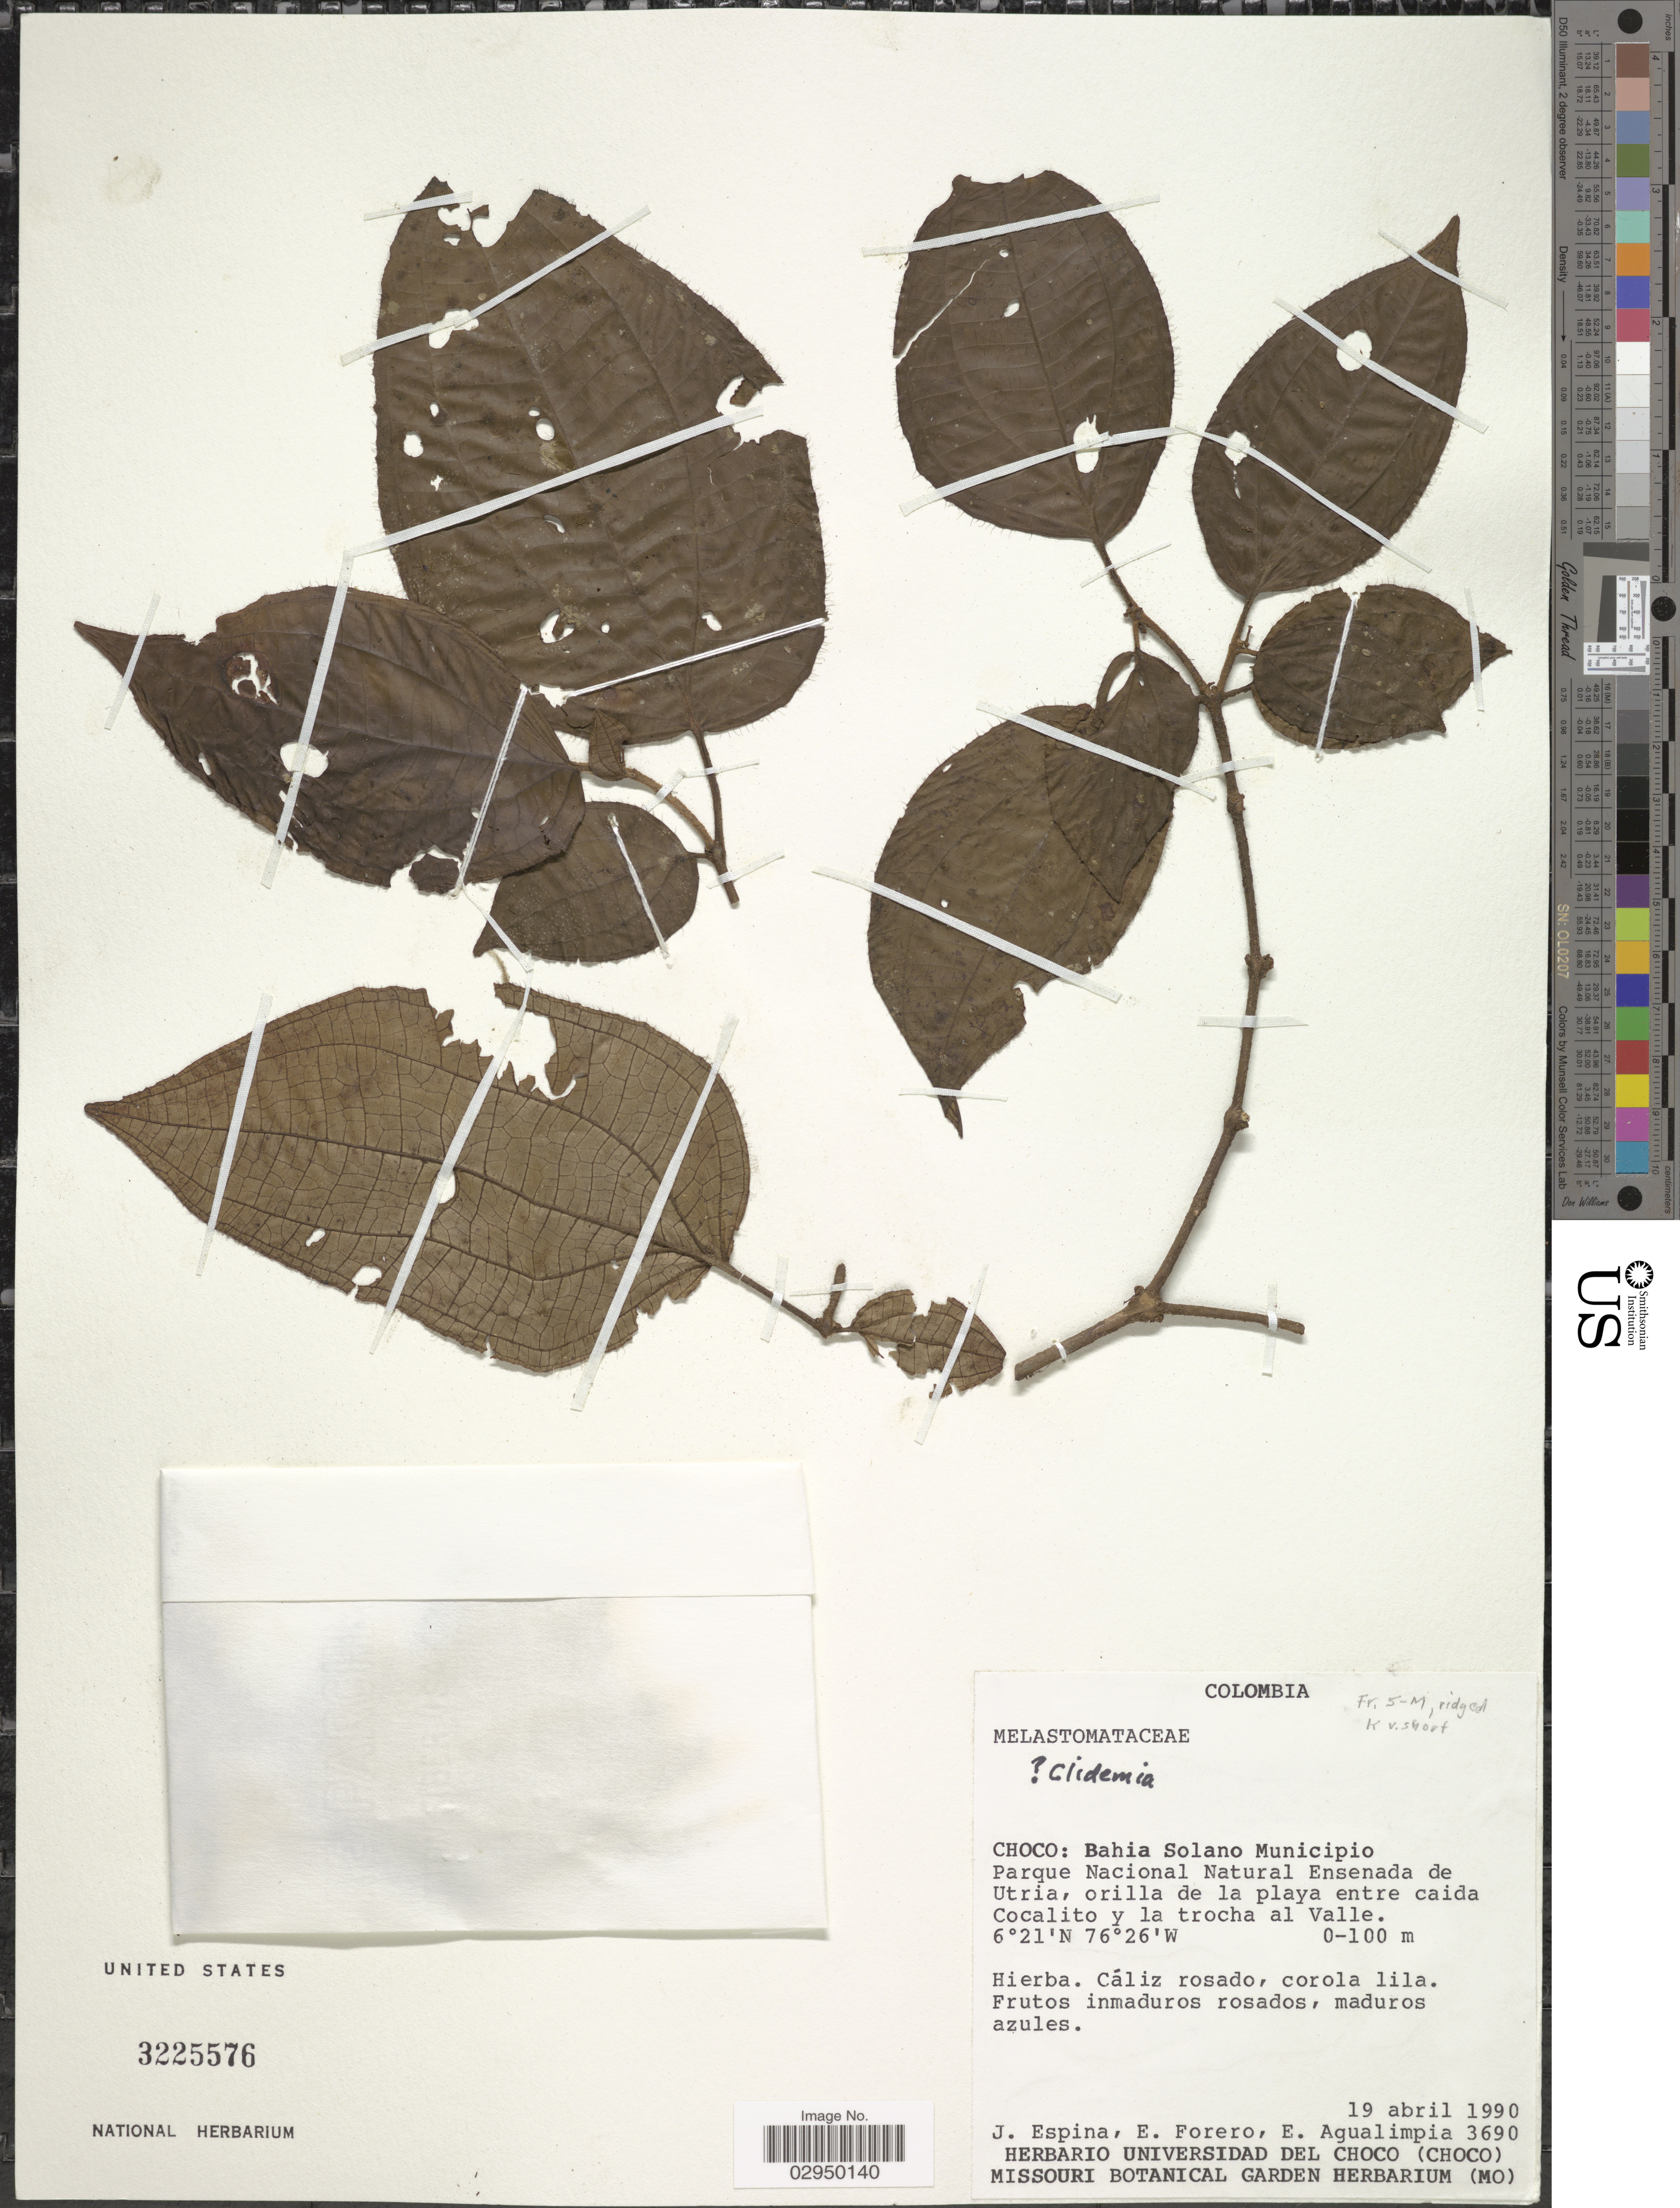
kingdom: Plantae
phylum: Tracheophyta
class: Magnoliopsida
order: Myrtales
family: Melastomataceae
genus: Clidemia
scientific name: Clidemia sp.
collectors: J. Espina, E. Forero & E. D. Agualimpia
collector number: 3690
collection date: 1990-04-19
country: Colombia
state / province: Chocó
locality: Bahia Solano Municipio. Parque Nacional Natural Ensenada de Utría, orilla de la playa entre caida Cocalito y la trocha al Valle.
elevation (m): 0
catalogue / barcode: US 3225576